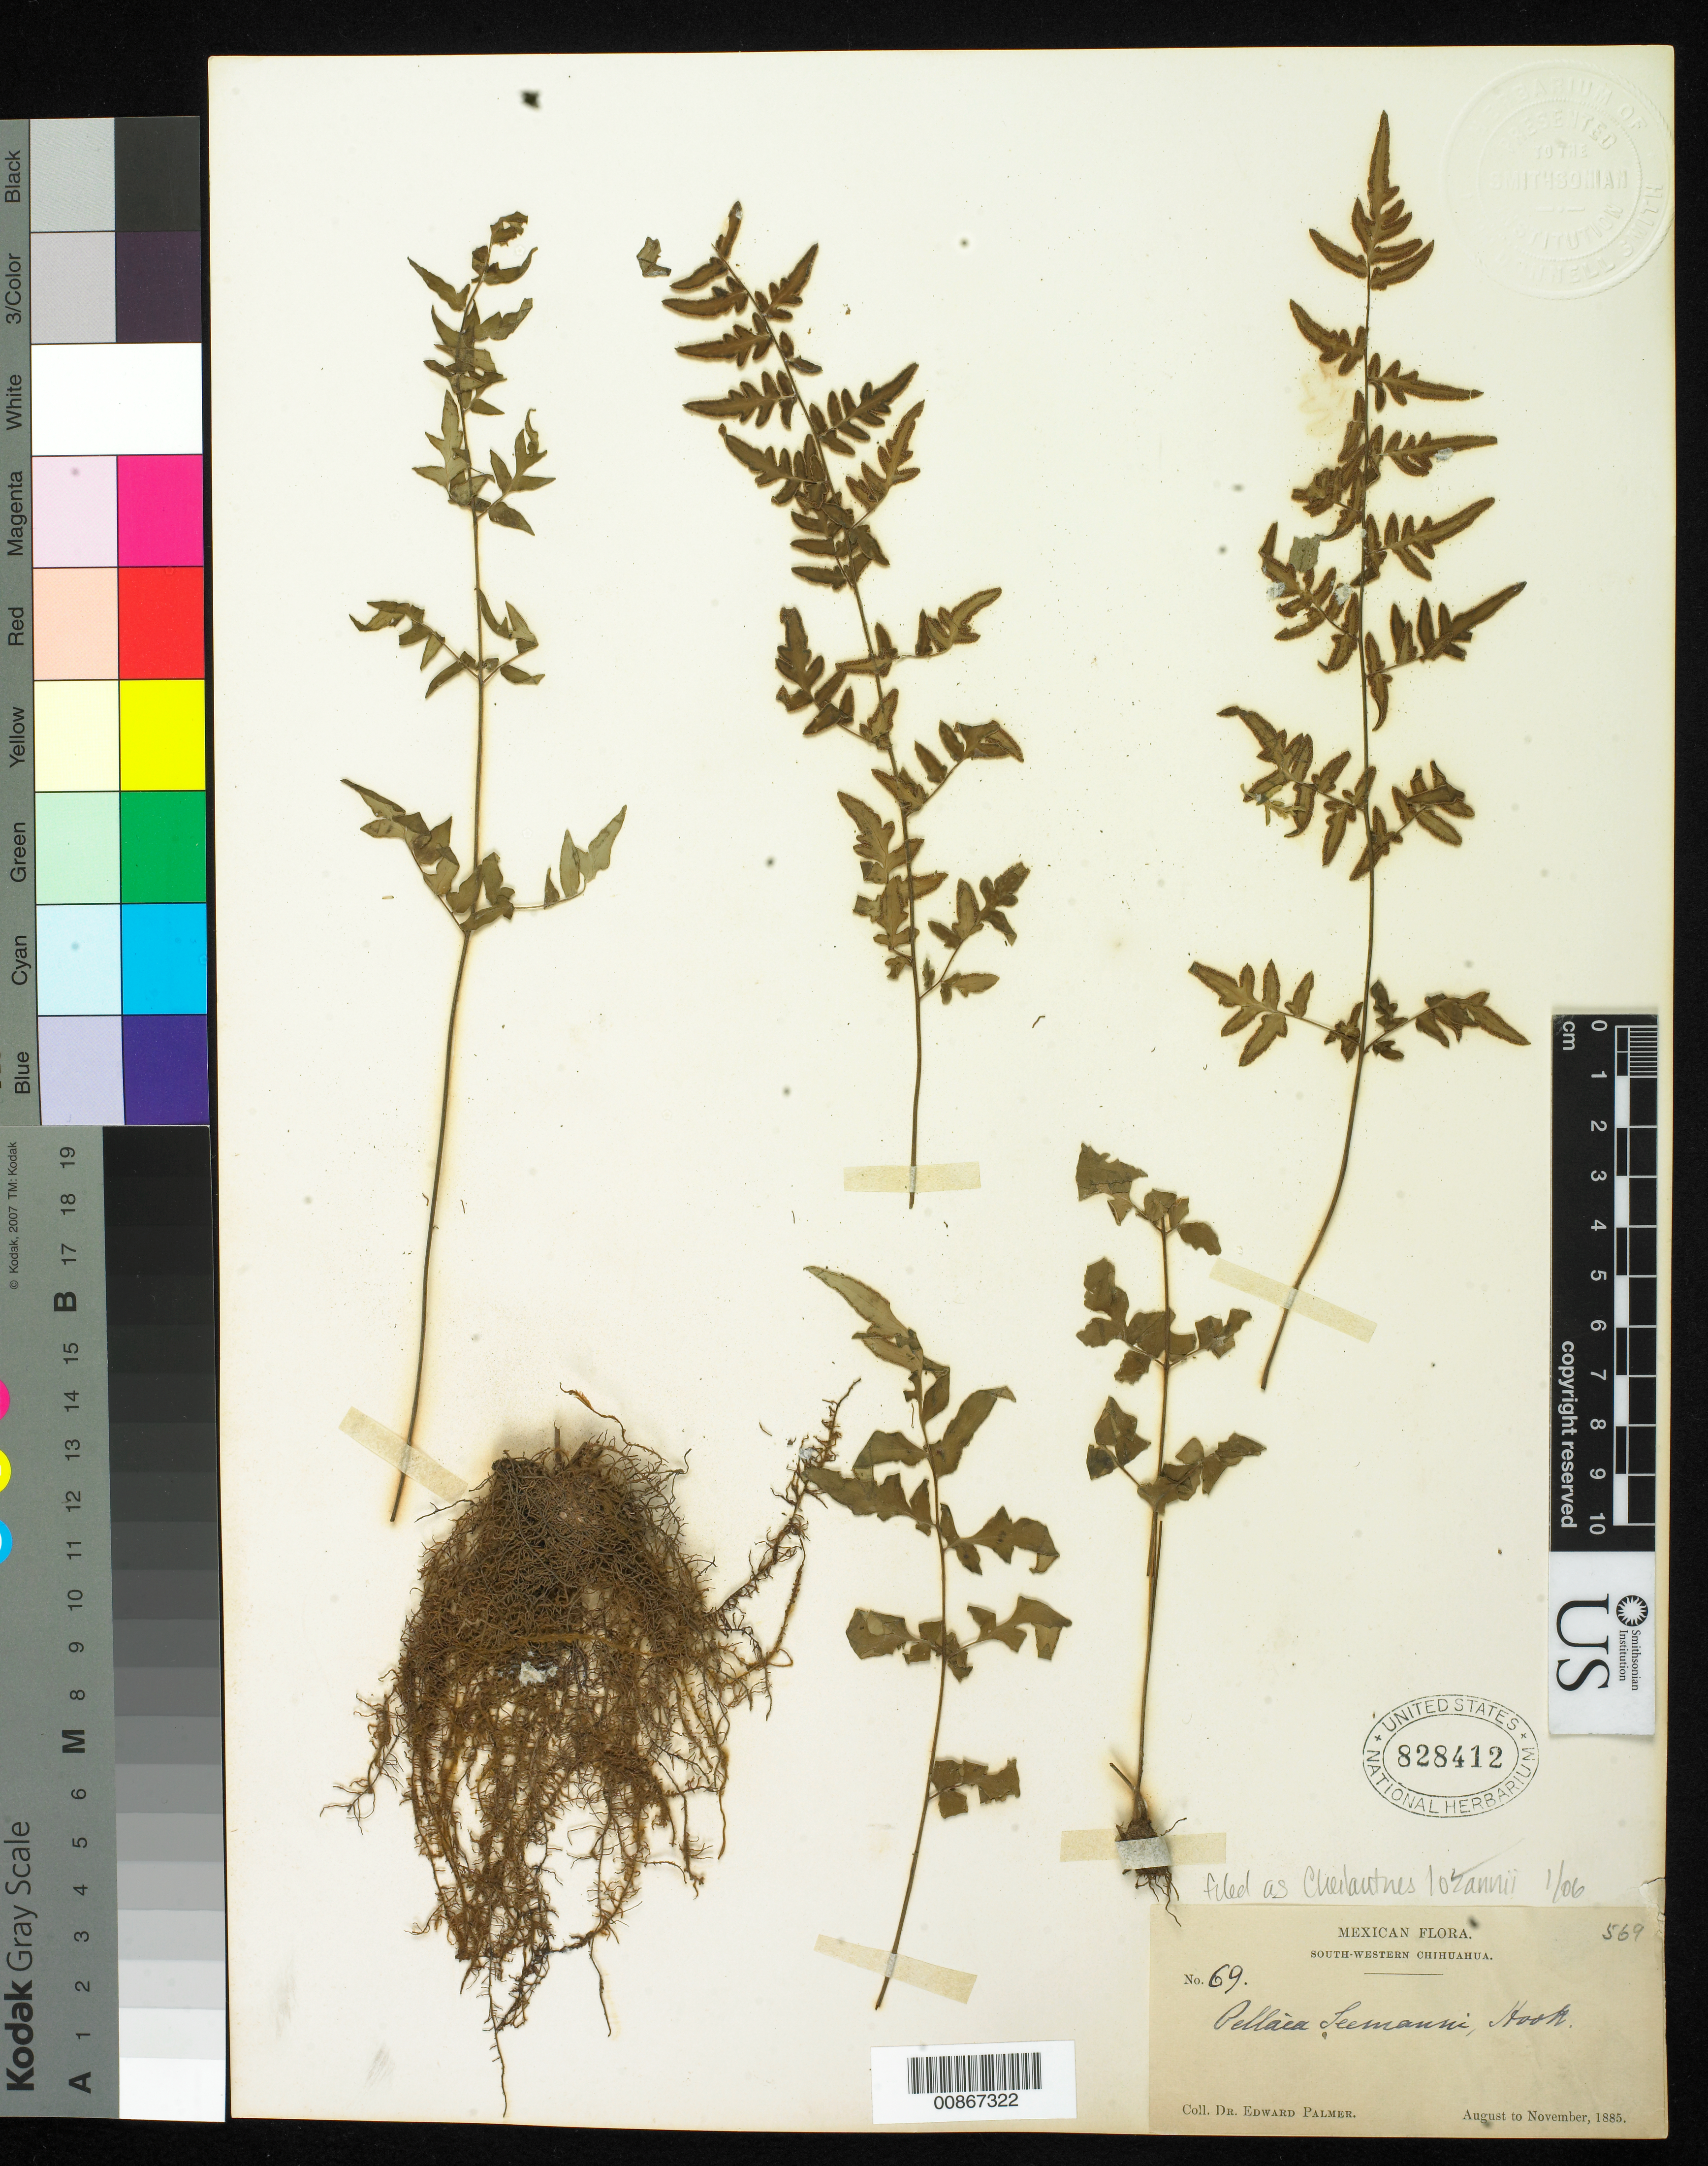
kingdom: Plantae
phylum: Tracheophyta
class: Polypodiopsida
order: Polypodiales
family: Pteridaceae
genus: Cheilanthes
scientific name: Cheilanthes lozanii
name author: (Maxon) R.M. Tryon & A.F. Tryon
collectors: E. Palmer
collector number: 69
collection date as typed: Aug 1885 to -- Nov 1885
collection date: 1885-08/1885-11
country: Mexico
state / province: Chihuahua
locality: South-Western Chihuahua.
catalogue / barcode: US 828412